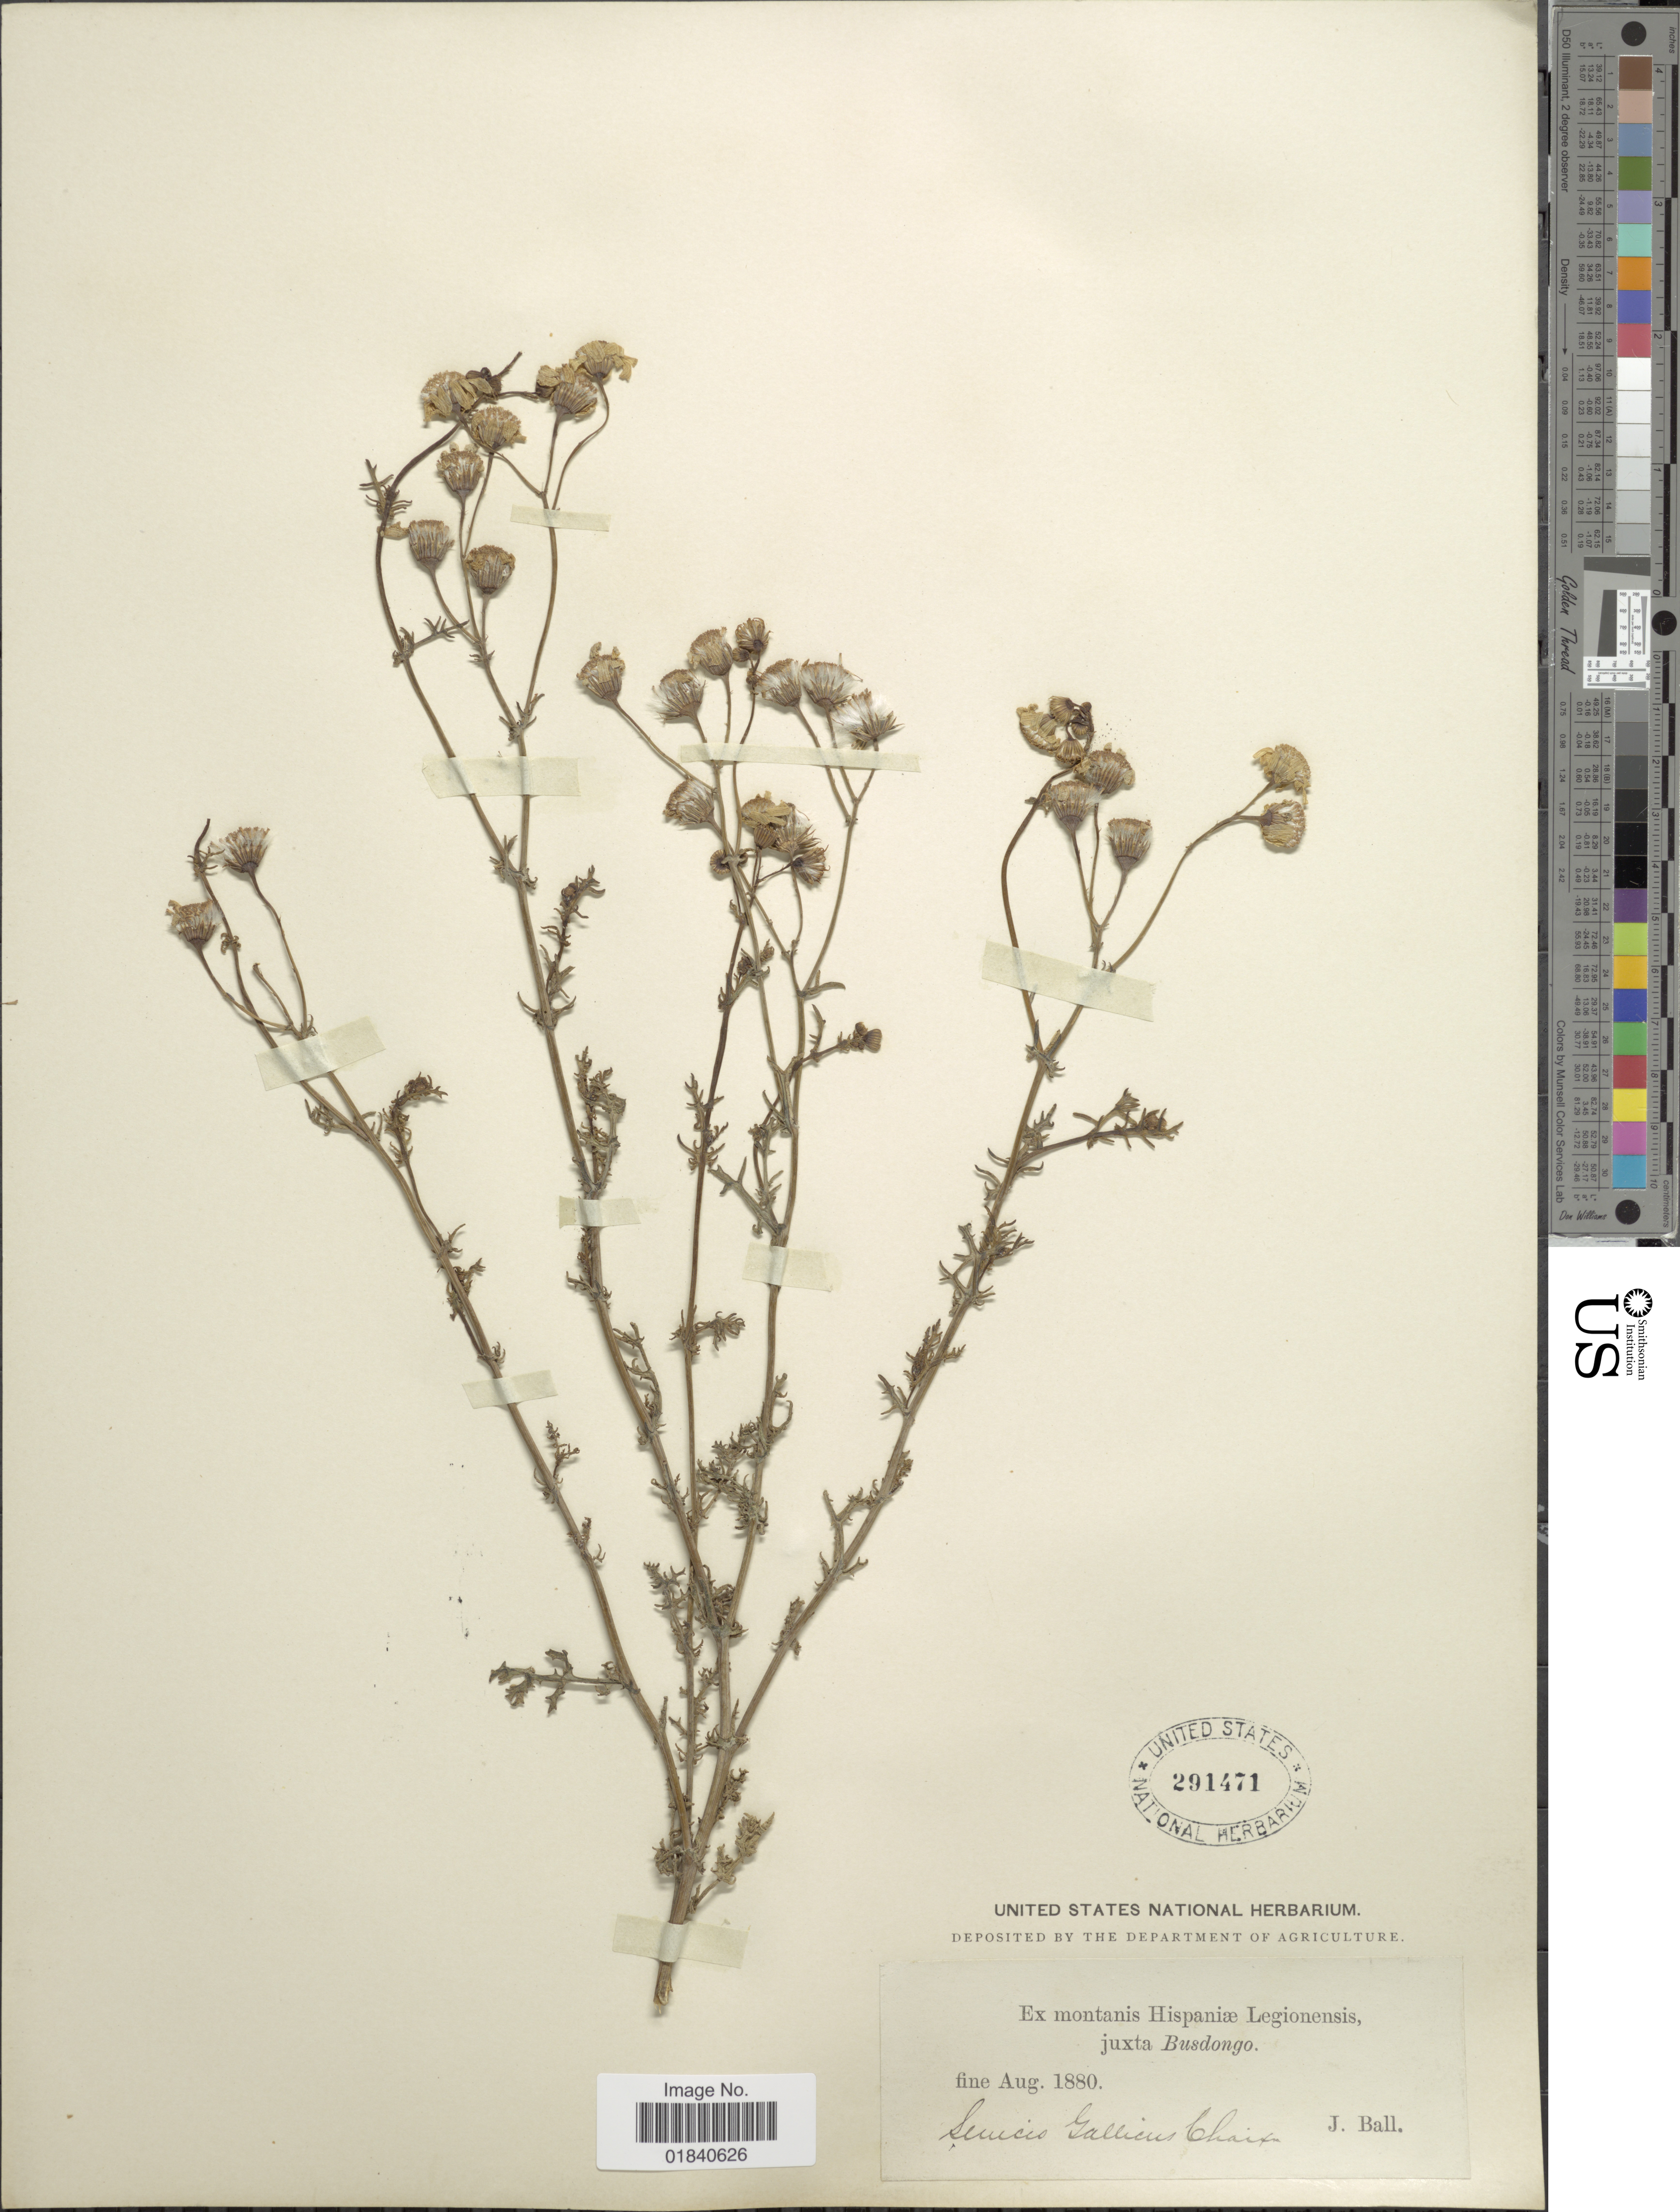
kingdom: Plantae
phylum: Tracheophyta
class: Magnoliopsida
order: Asterales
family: Asteraceae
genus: Senecio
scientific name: Senecio gallicus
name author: Vill. ex Chaix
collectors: J. Ball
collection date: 1880-08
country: Spain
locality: Ex montanis Hispaniae Legionensis, juxta Busdongo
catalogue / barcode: US 291471